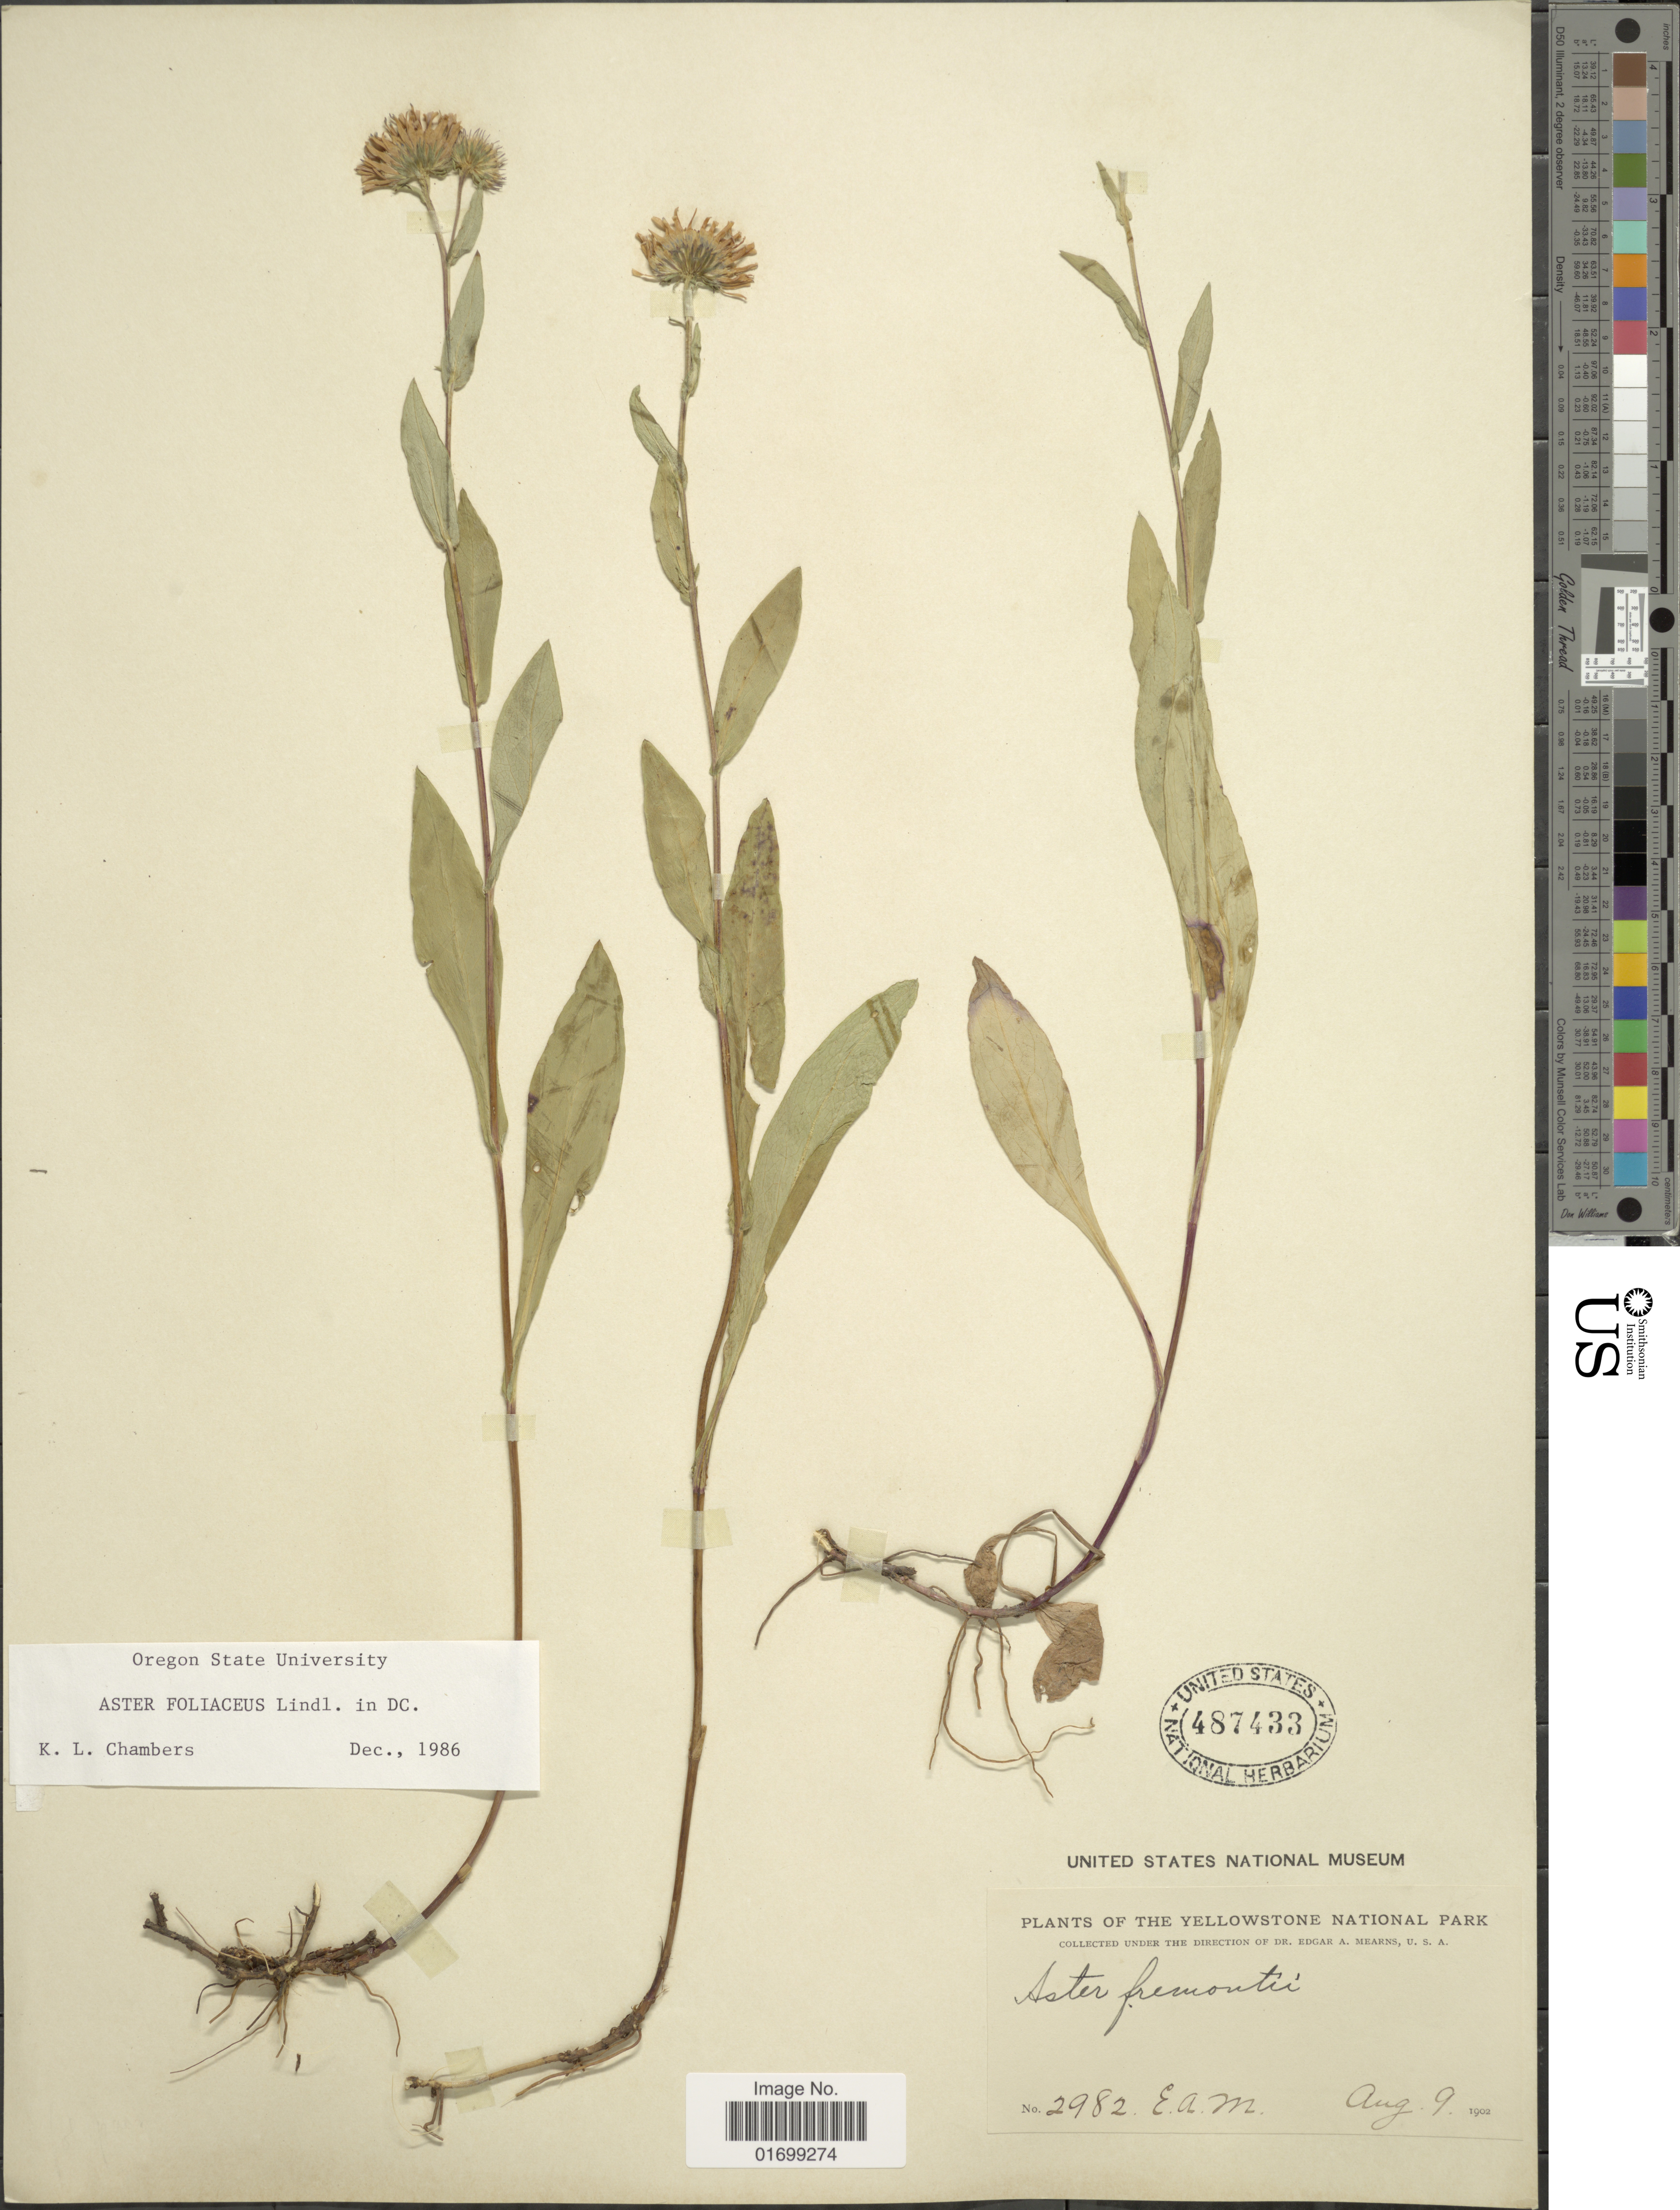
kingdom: Plantae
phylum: Tracheophyta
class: Magnoliopsida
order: Asterales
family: Asteraceae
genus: Symphyotrichum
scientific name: Symphyotrichum foliaceum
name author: (Lindl. ex DC.) G.L. Nesom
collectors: E. A. Mearns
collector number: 2982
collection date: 1902-08-09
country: United States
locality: Yellowstone National Park.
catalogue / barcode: US 487433